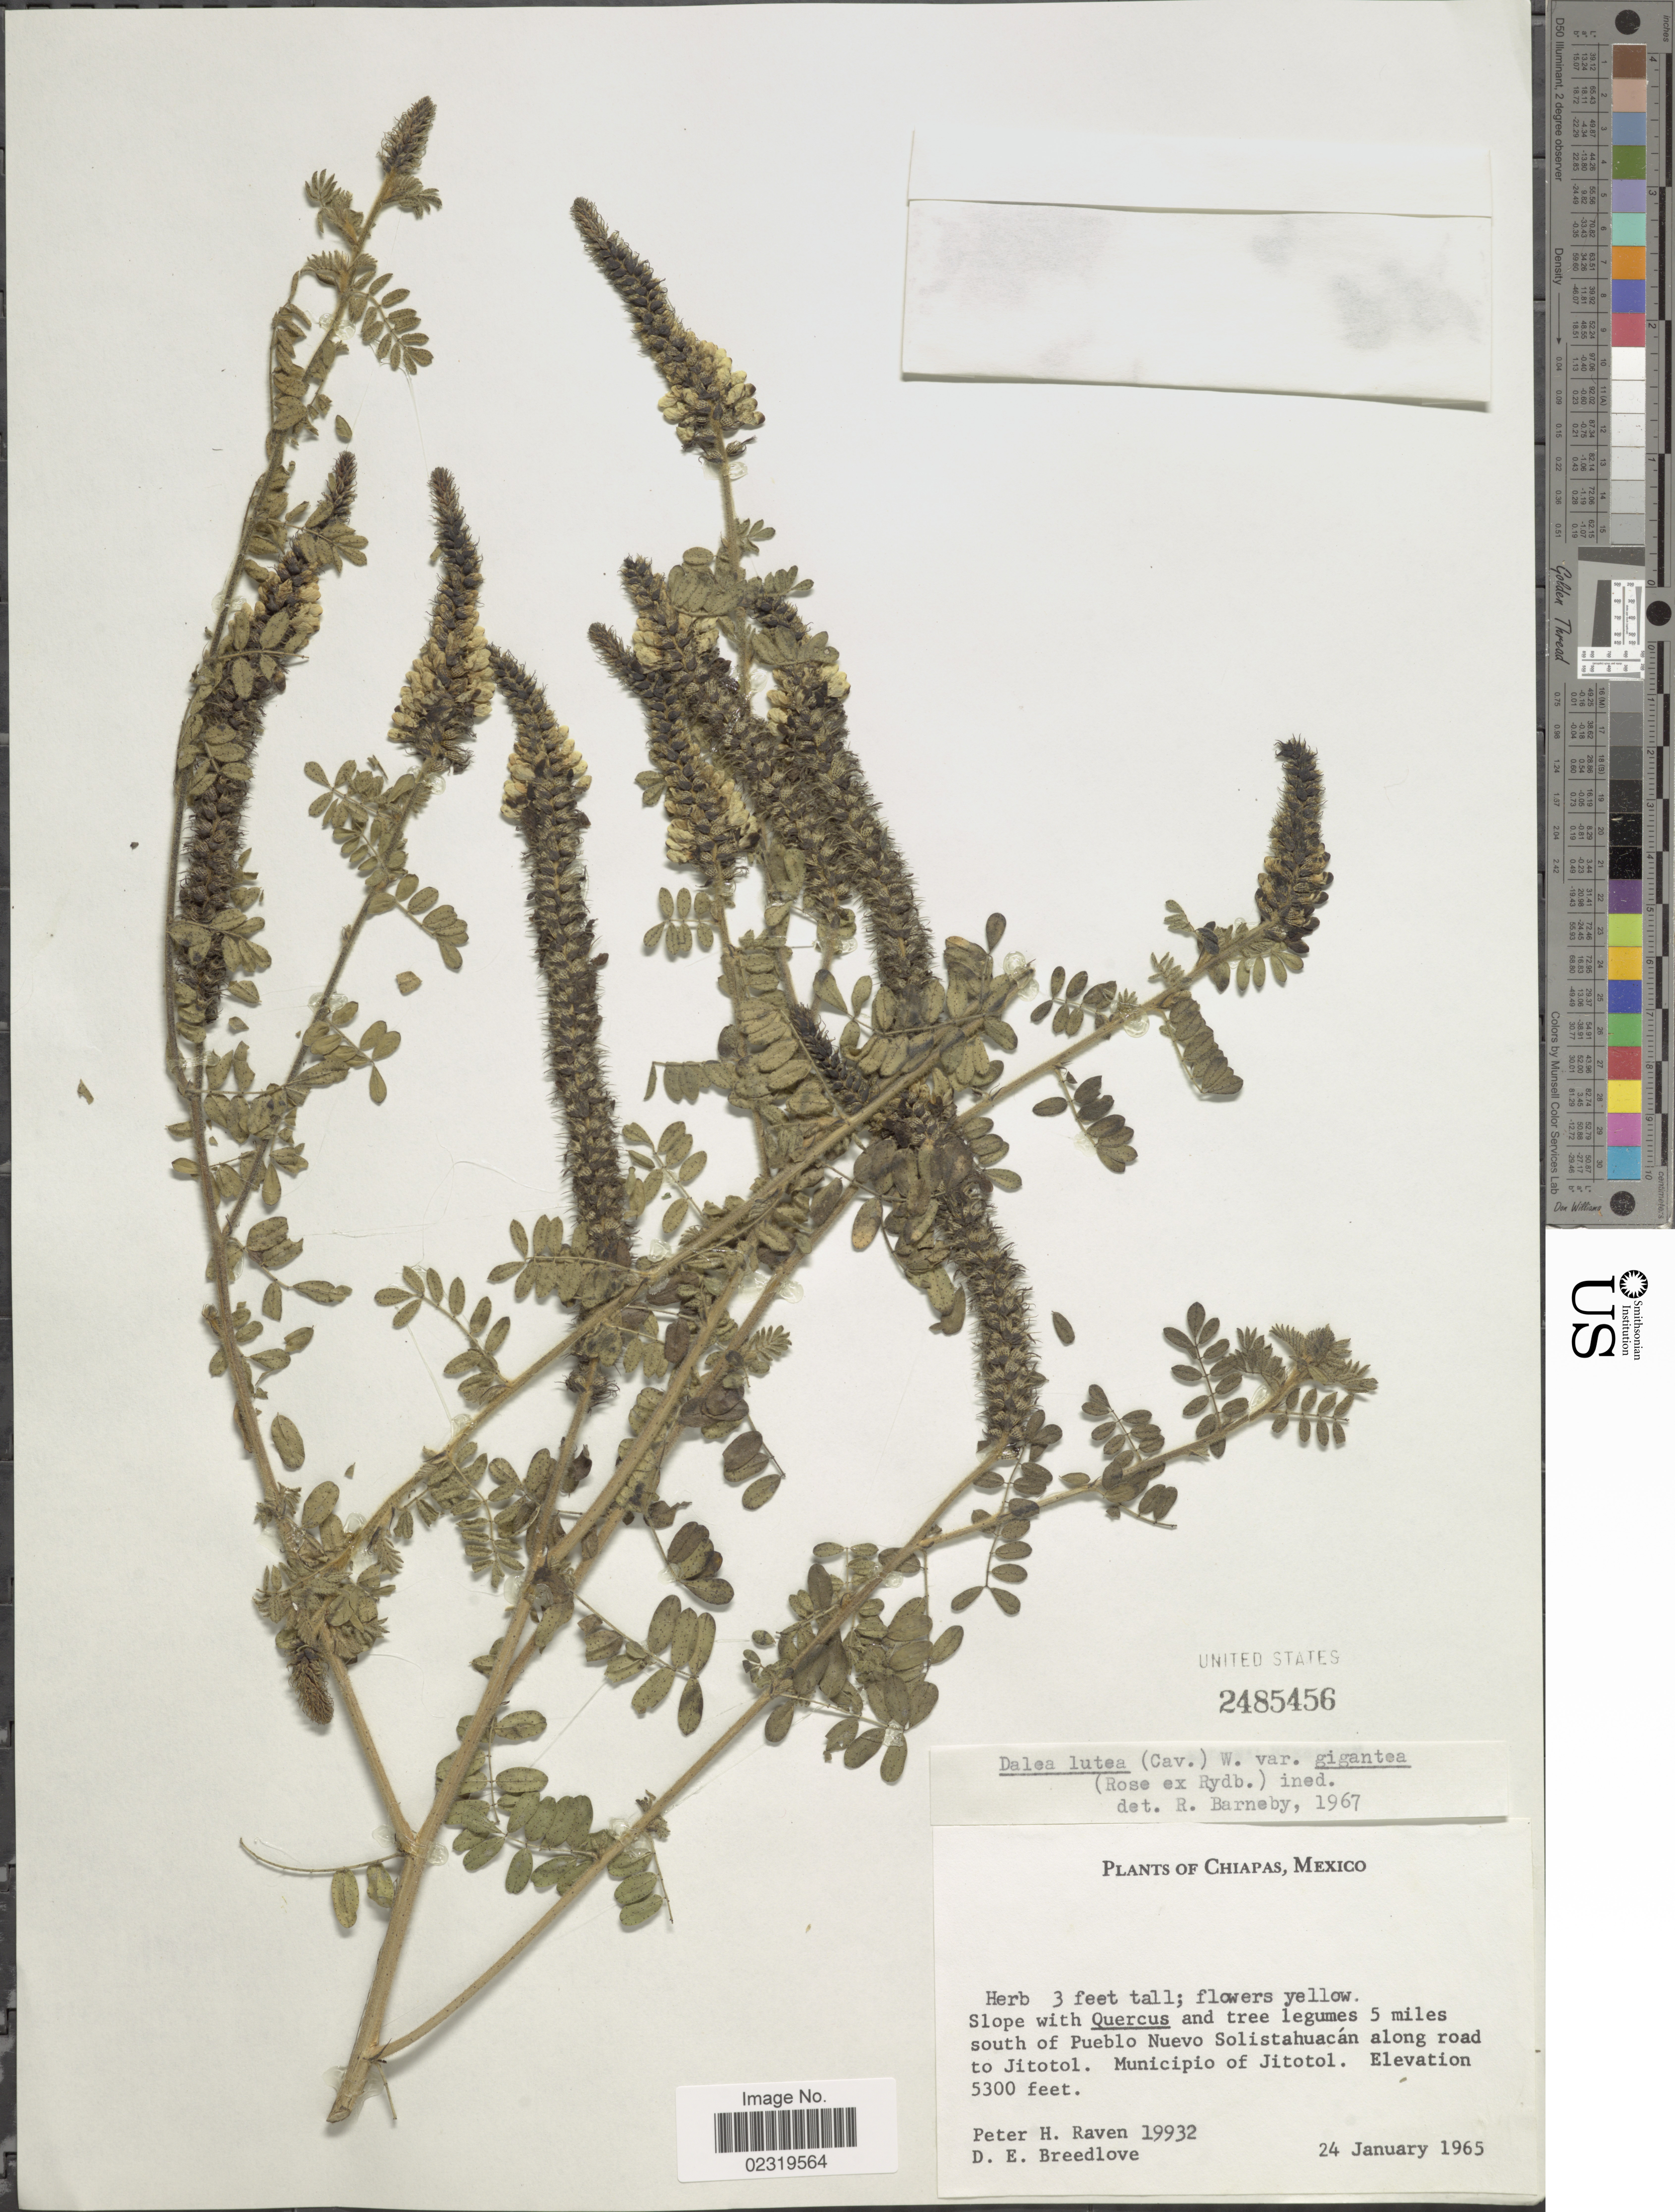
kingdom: Plantae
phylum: Tracheophyta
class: Magnoliopsida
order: Fabales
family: Fabaceae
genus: Dalea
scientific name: Dalea lutea var. gigantea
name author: (Rose) Barneby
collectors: P. Raven & D. E. Breedlove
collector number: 19932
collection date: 1965-01-24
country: Mexico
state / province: Chiapas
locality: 5 miles south of Pueblo Buevo Solistahuacán along road to Jitotol. Municipio of Jitotol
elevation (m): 1615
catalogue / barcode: US 2485456